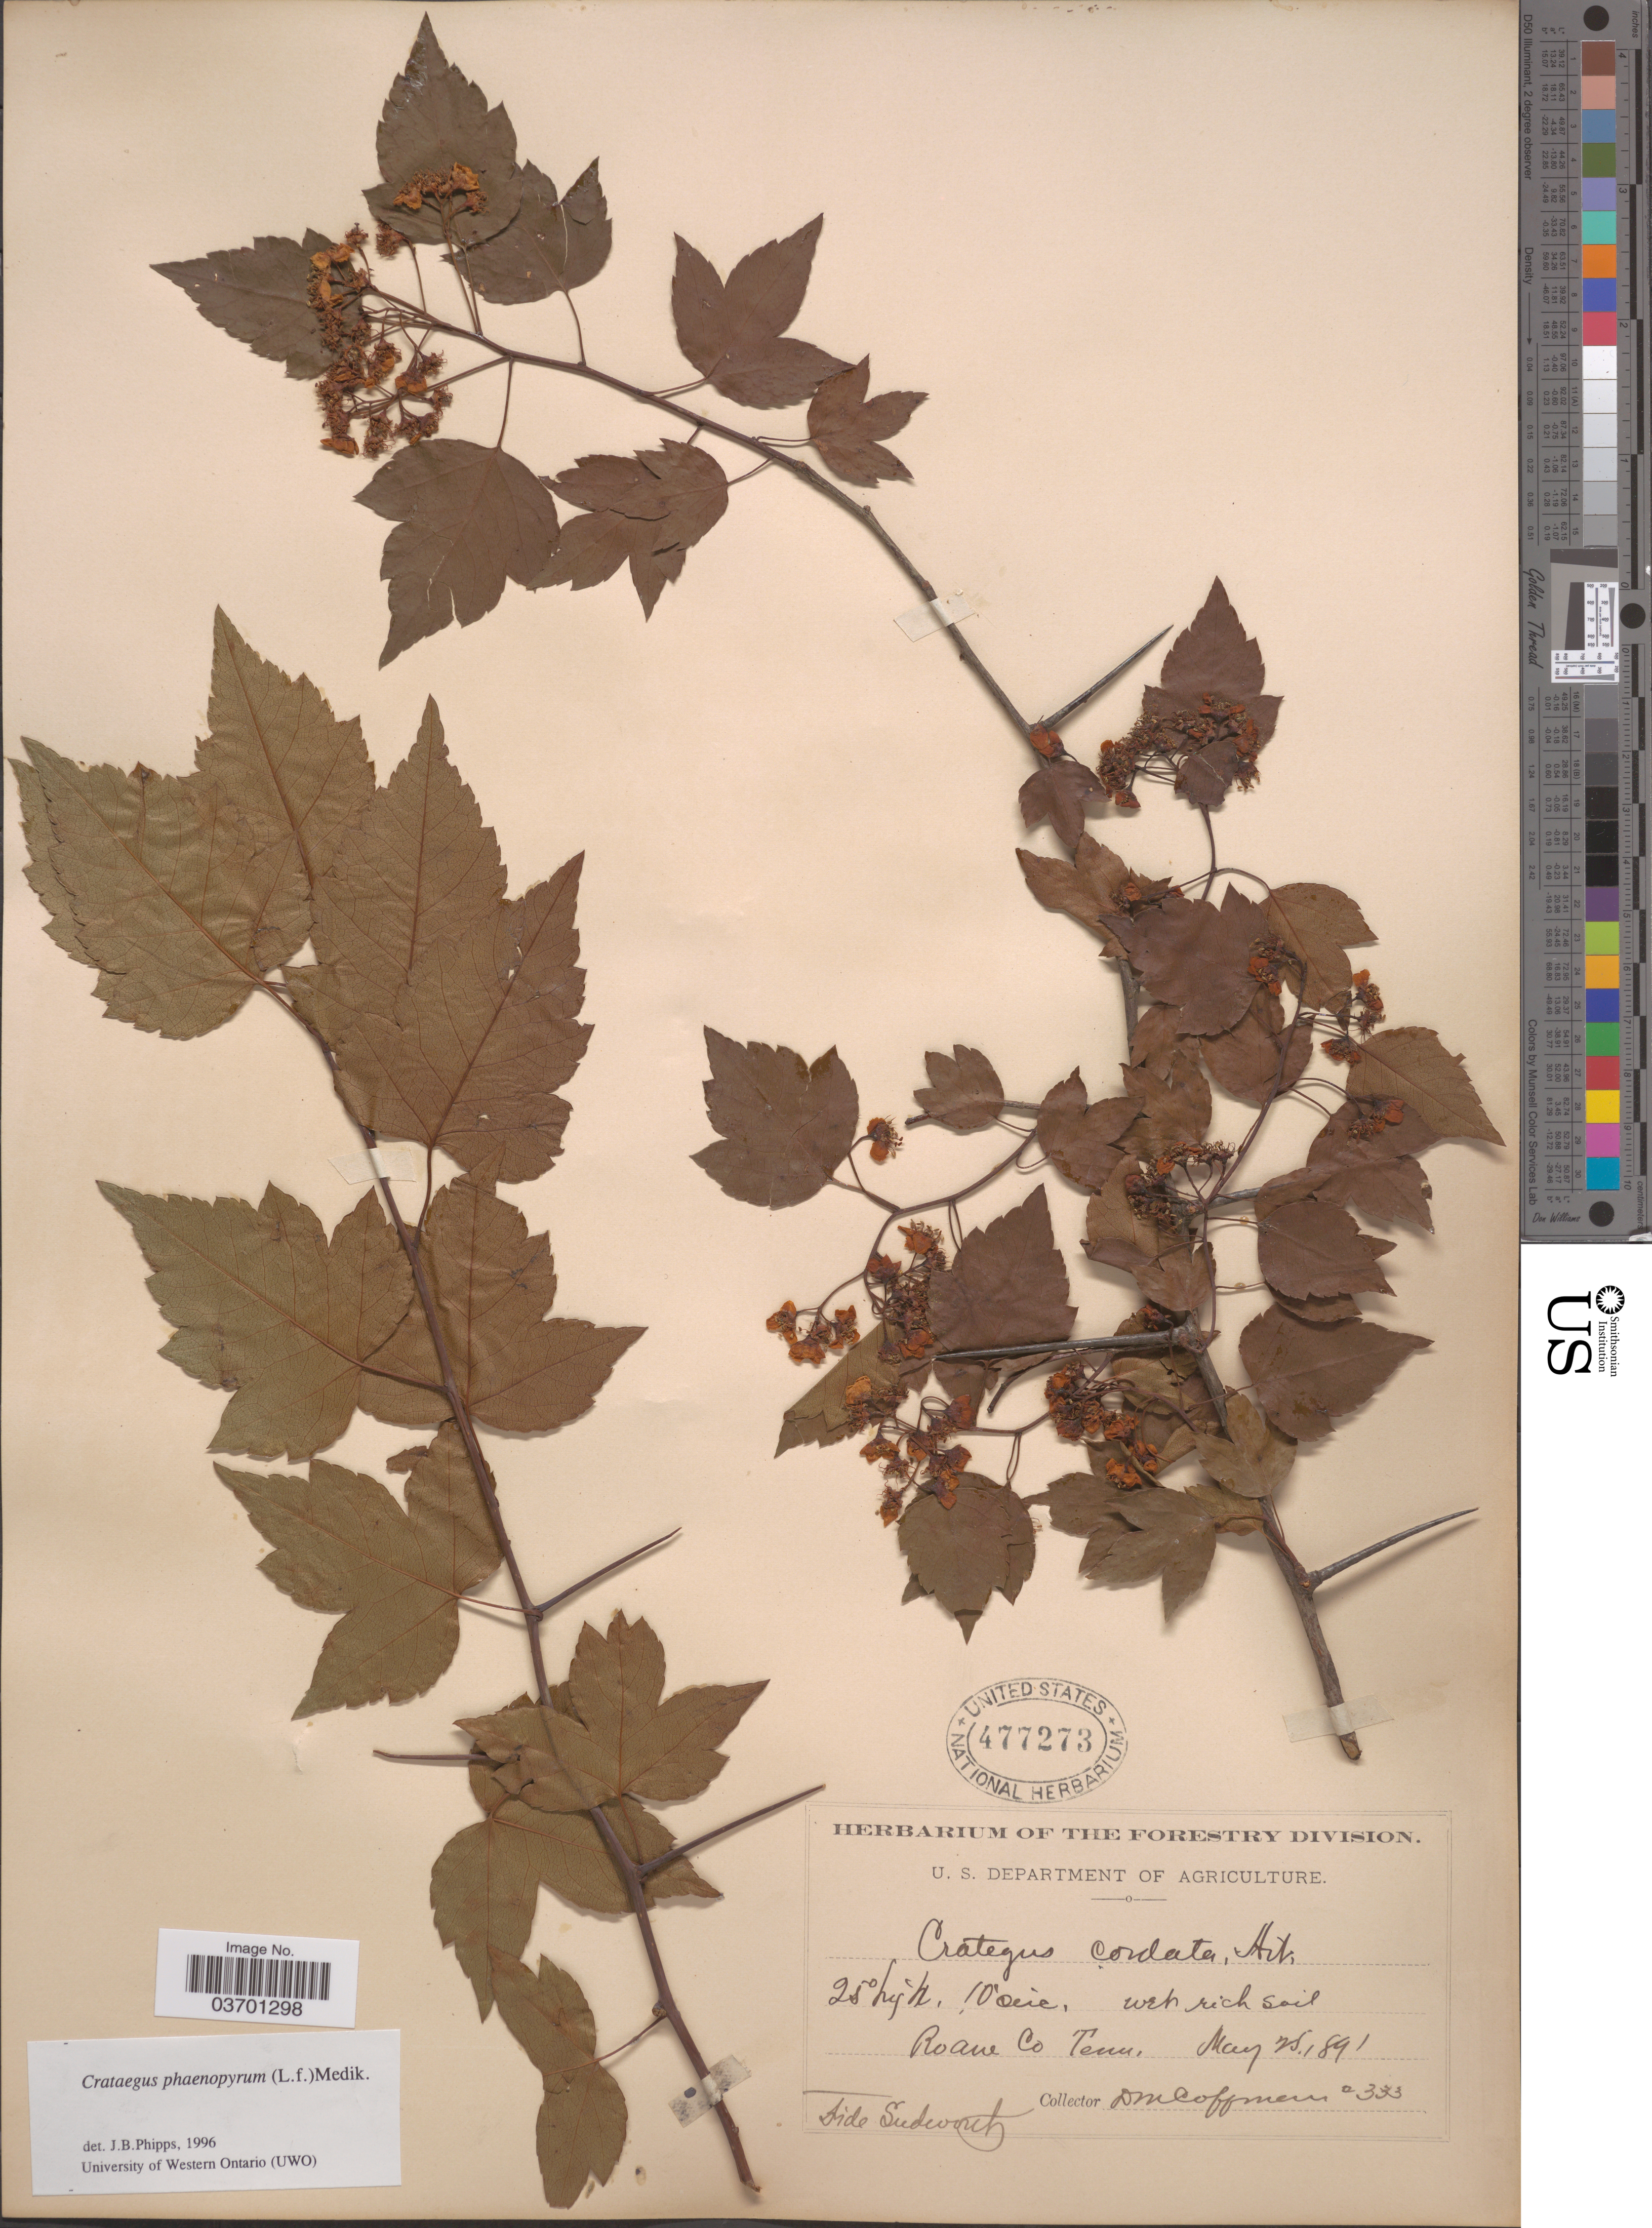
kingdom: Plantae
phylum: Tracheophyta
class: Magnoliopsida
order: Rosales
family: Rosaceae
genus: Crataegus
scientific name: Crataegus phaenopyrum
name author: (L. f.) Medik.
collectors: D. M. Coffman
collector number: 333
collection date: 1891-05-25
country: United States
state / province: Tennessee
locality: Roane Co.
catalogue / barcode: US 477273